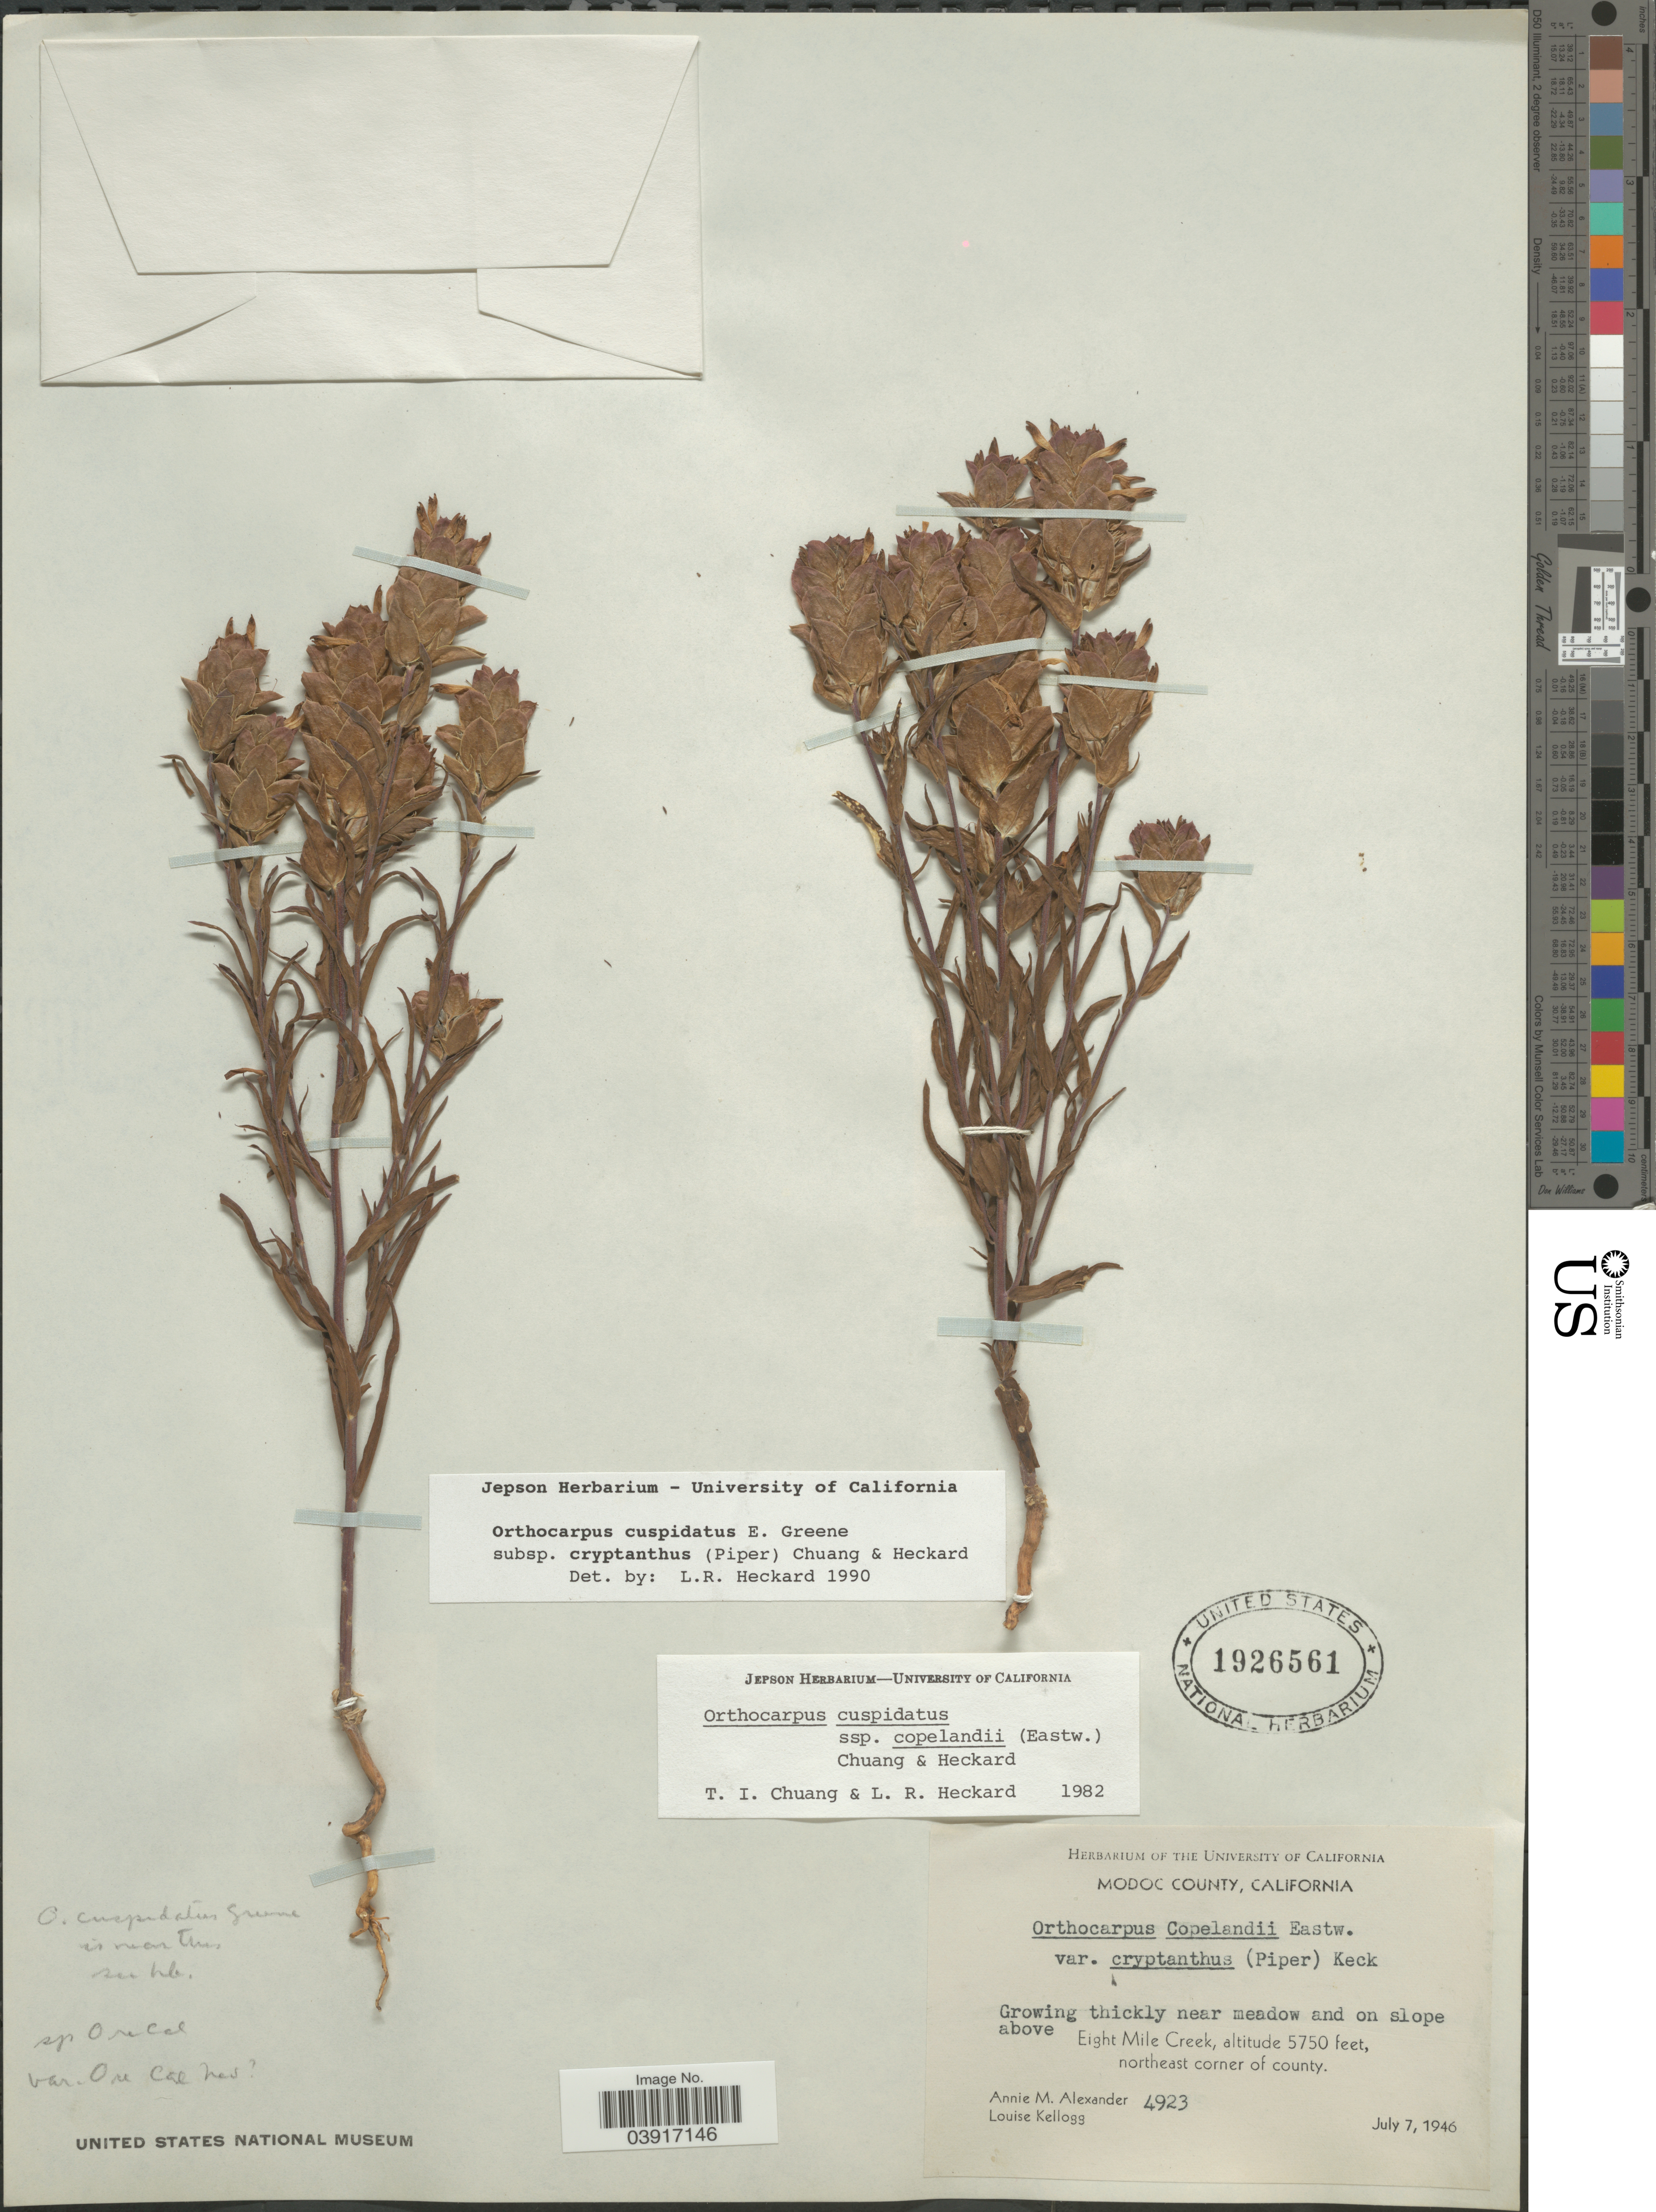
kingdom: Plantae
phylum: Tracheophyta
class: Magnoliopsida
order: Lamiales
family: Orobanchaceae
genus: Orthocarpus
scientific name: Orthocarpus cuspidatus subsp. cryptanthus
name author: (Piper) T.I. Chuang & Heckard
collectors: A. M. Alexander & L. Kellogg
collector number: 4923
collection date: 1946-07-07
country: United States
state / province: California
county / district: Modoc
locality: Modoc County. Near meadow and on slope above Eight Mile Creek, northeast corner of county.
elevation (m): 1753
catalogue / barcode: US 1926561